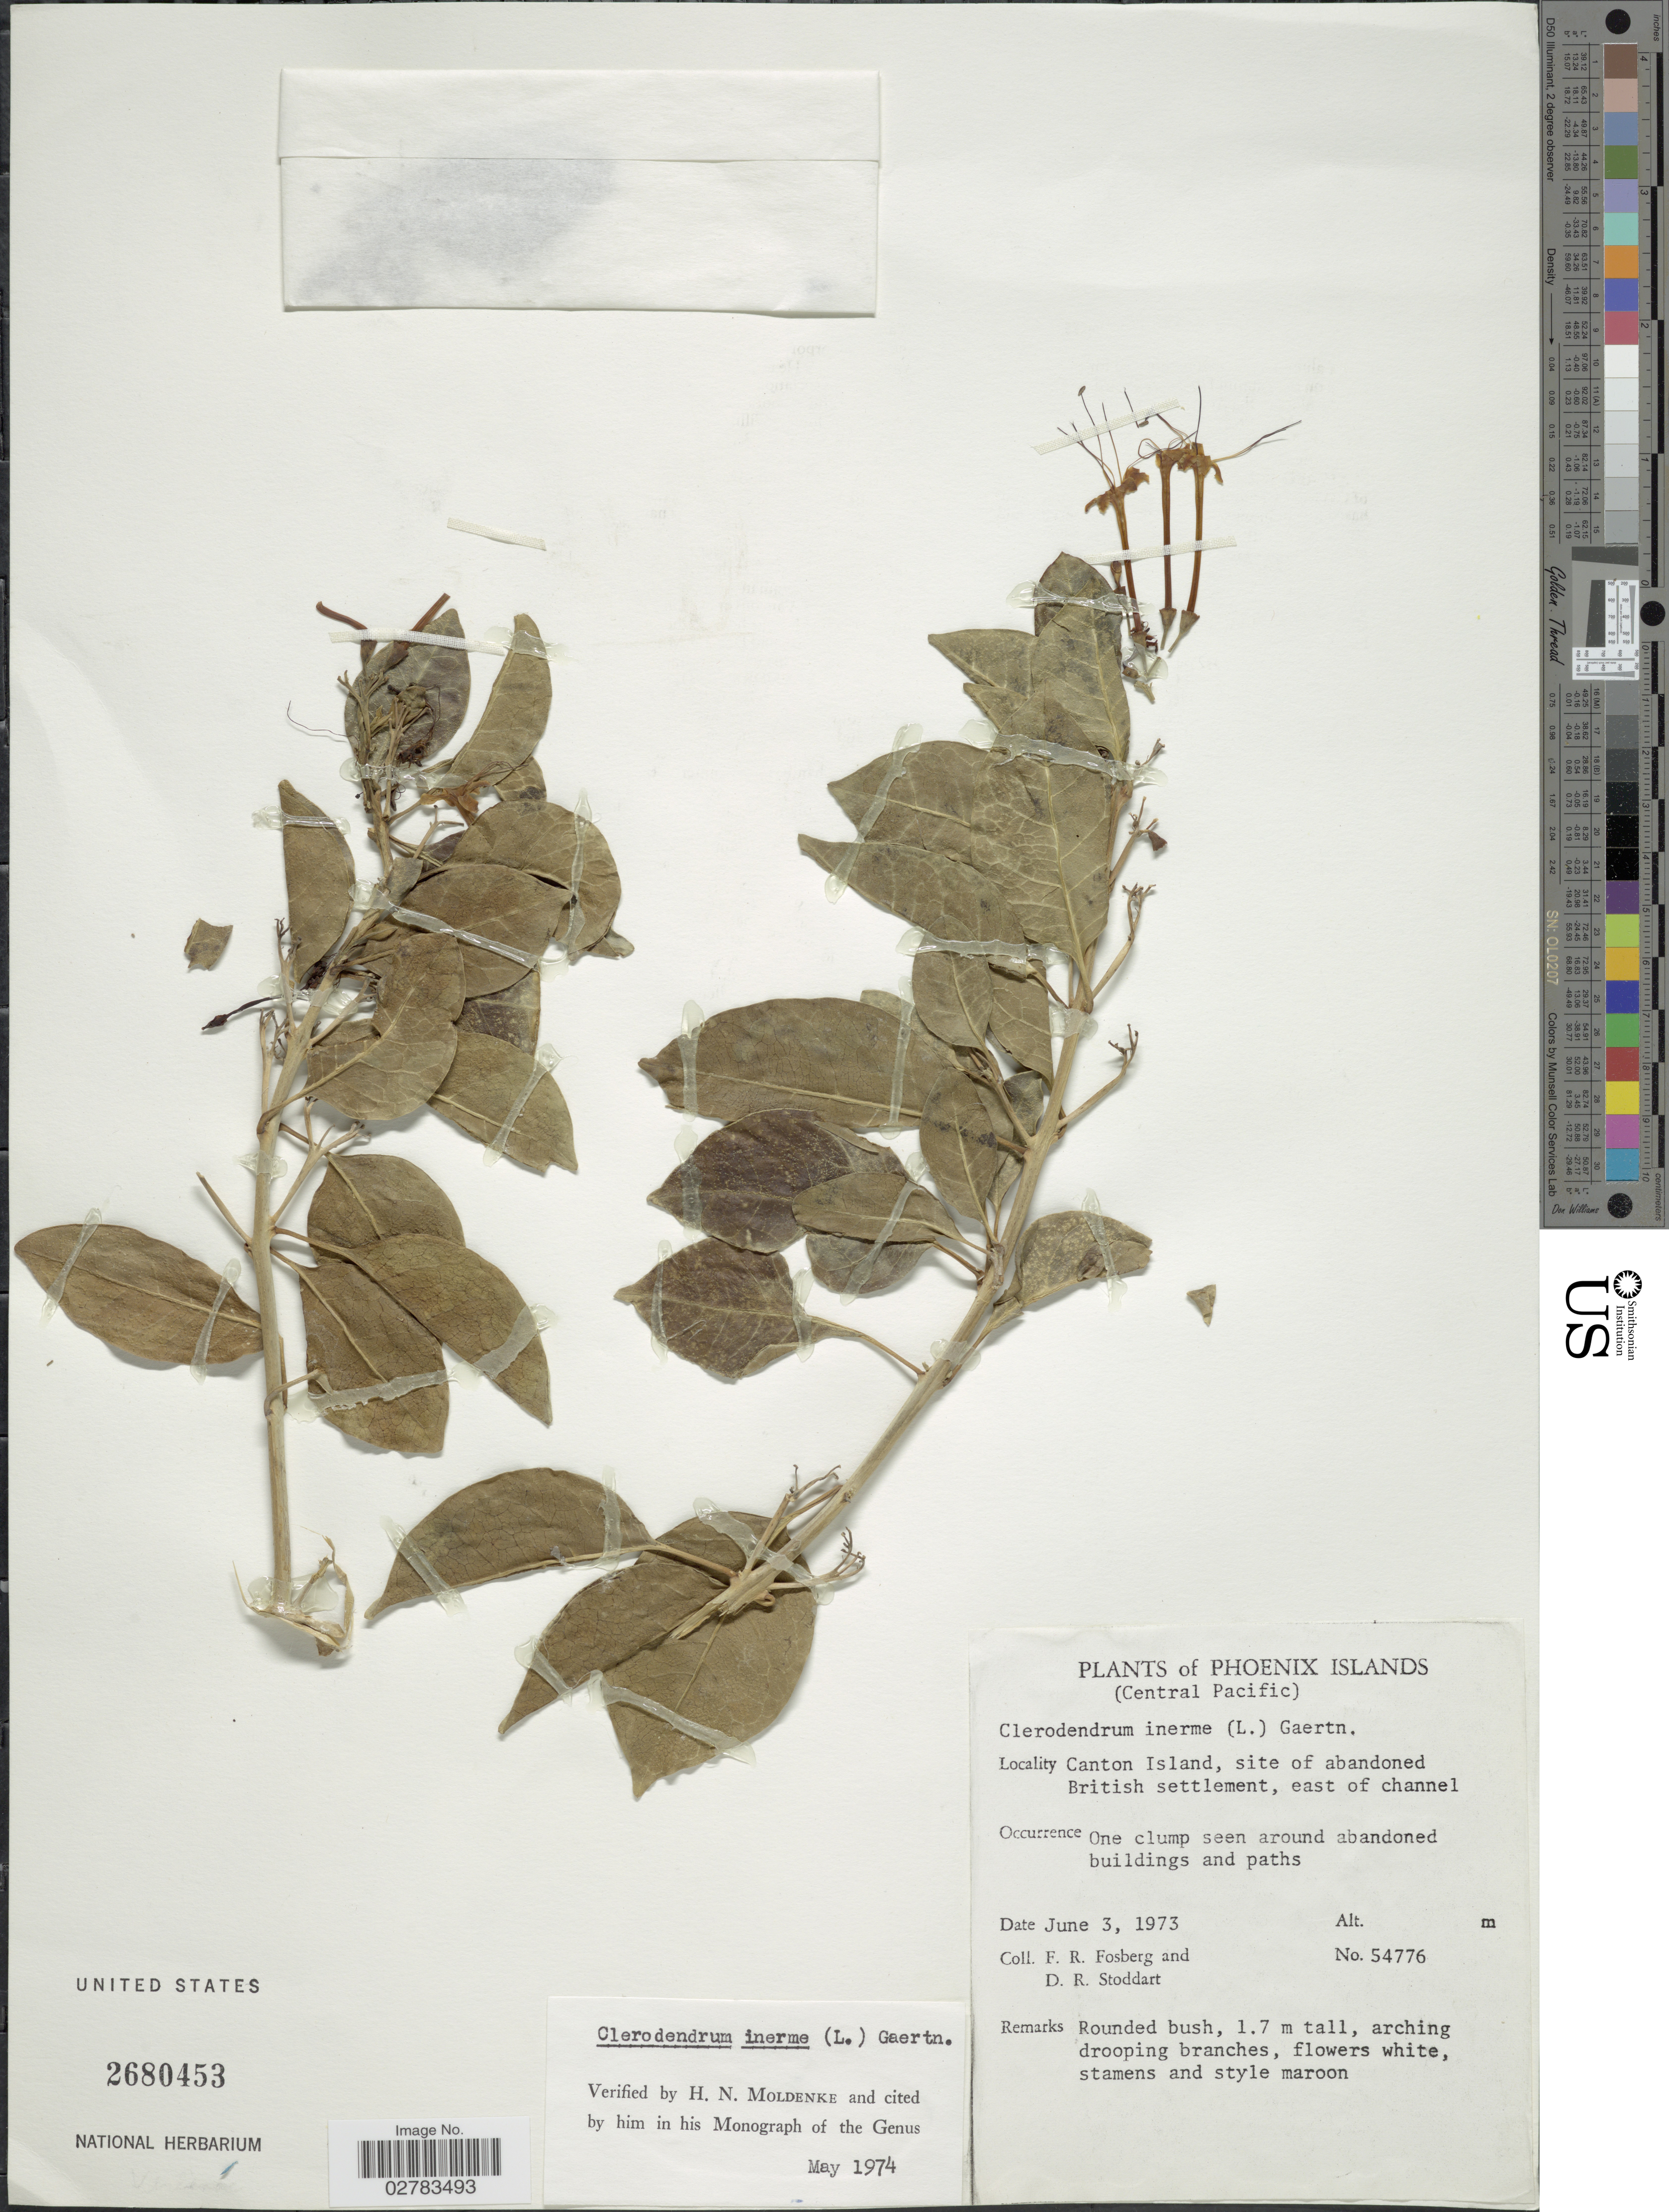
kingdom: Plantae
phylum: Tracheophyta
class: Magnoliopsida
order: Lamiales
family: Lamiaceae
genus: Clerodendrum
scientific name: Clerodendrum inerme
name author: (L.) Gaertn.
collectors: F. R. Fosberg & D. R. Stoddart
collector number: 54776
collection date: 1973-06-03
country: Kiribati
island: Kanton [Canton] Atoll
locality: Phoenix Islands (Central Pacific) Canton Island, site of abandoned British settlement, east of channel.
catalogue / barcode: US 2680453